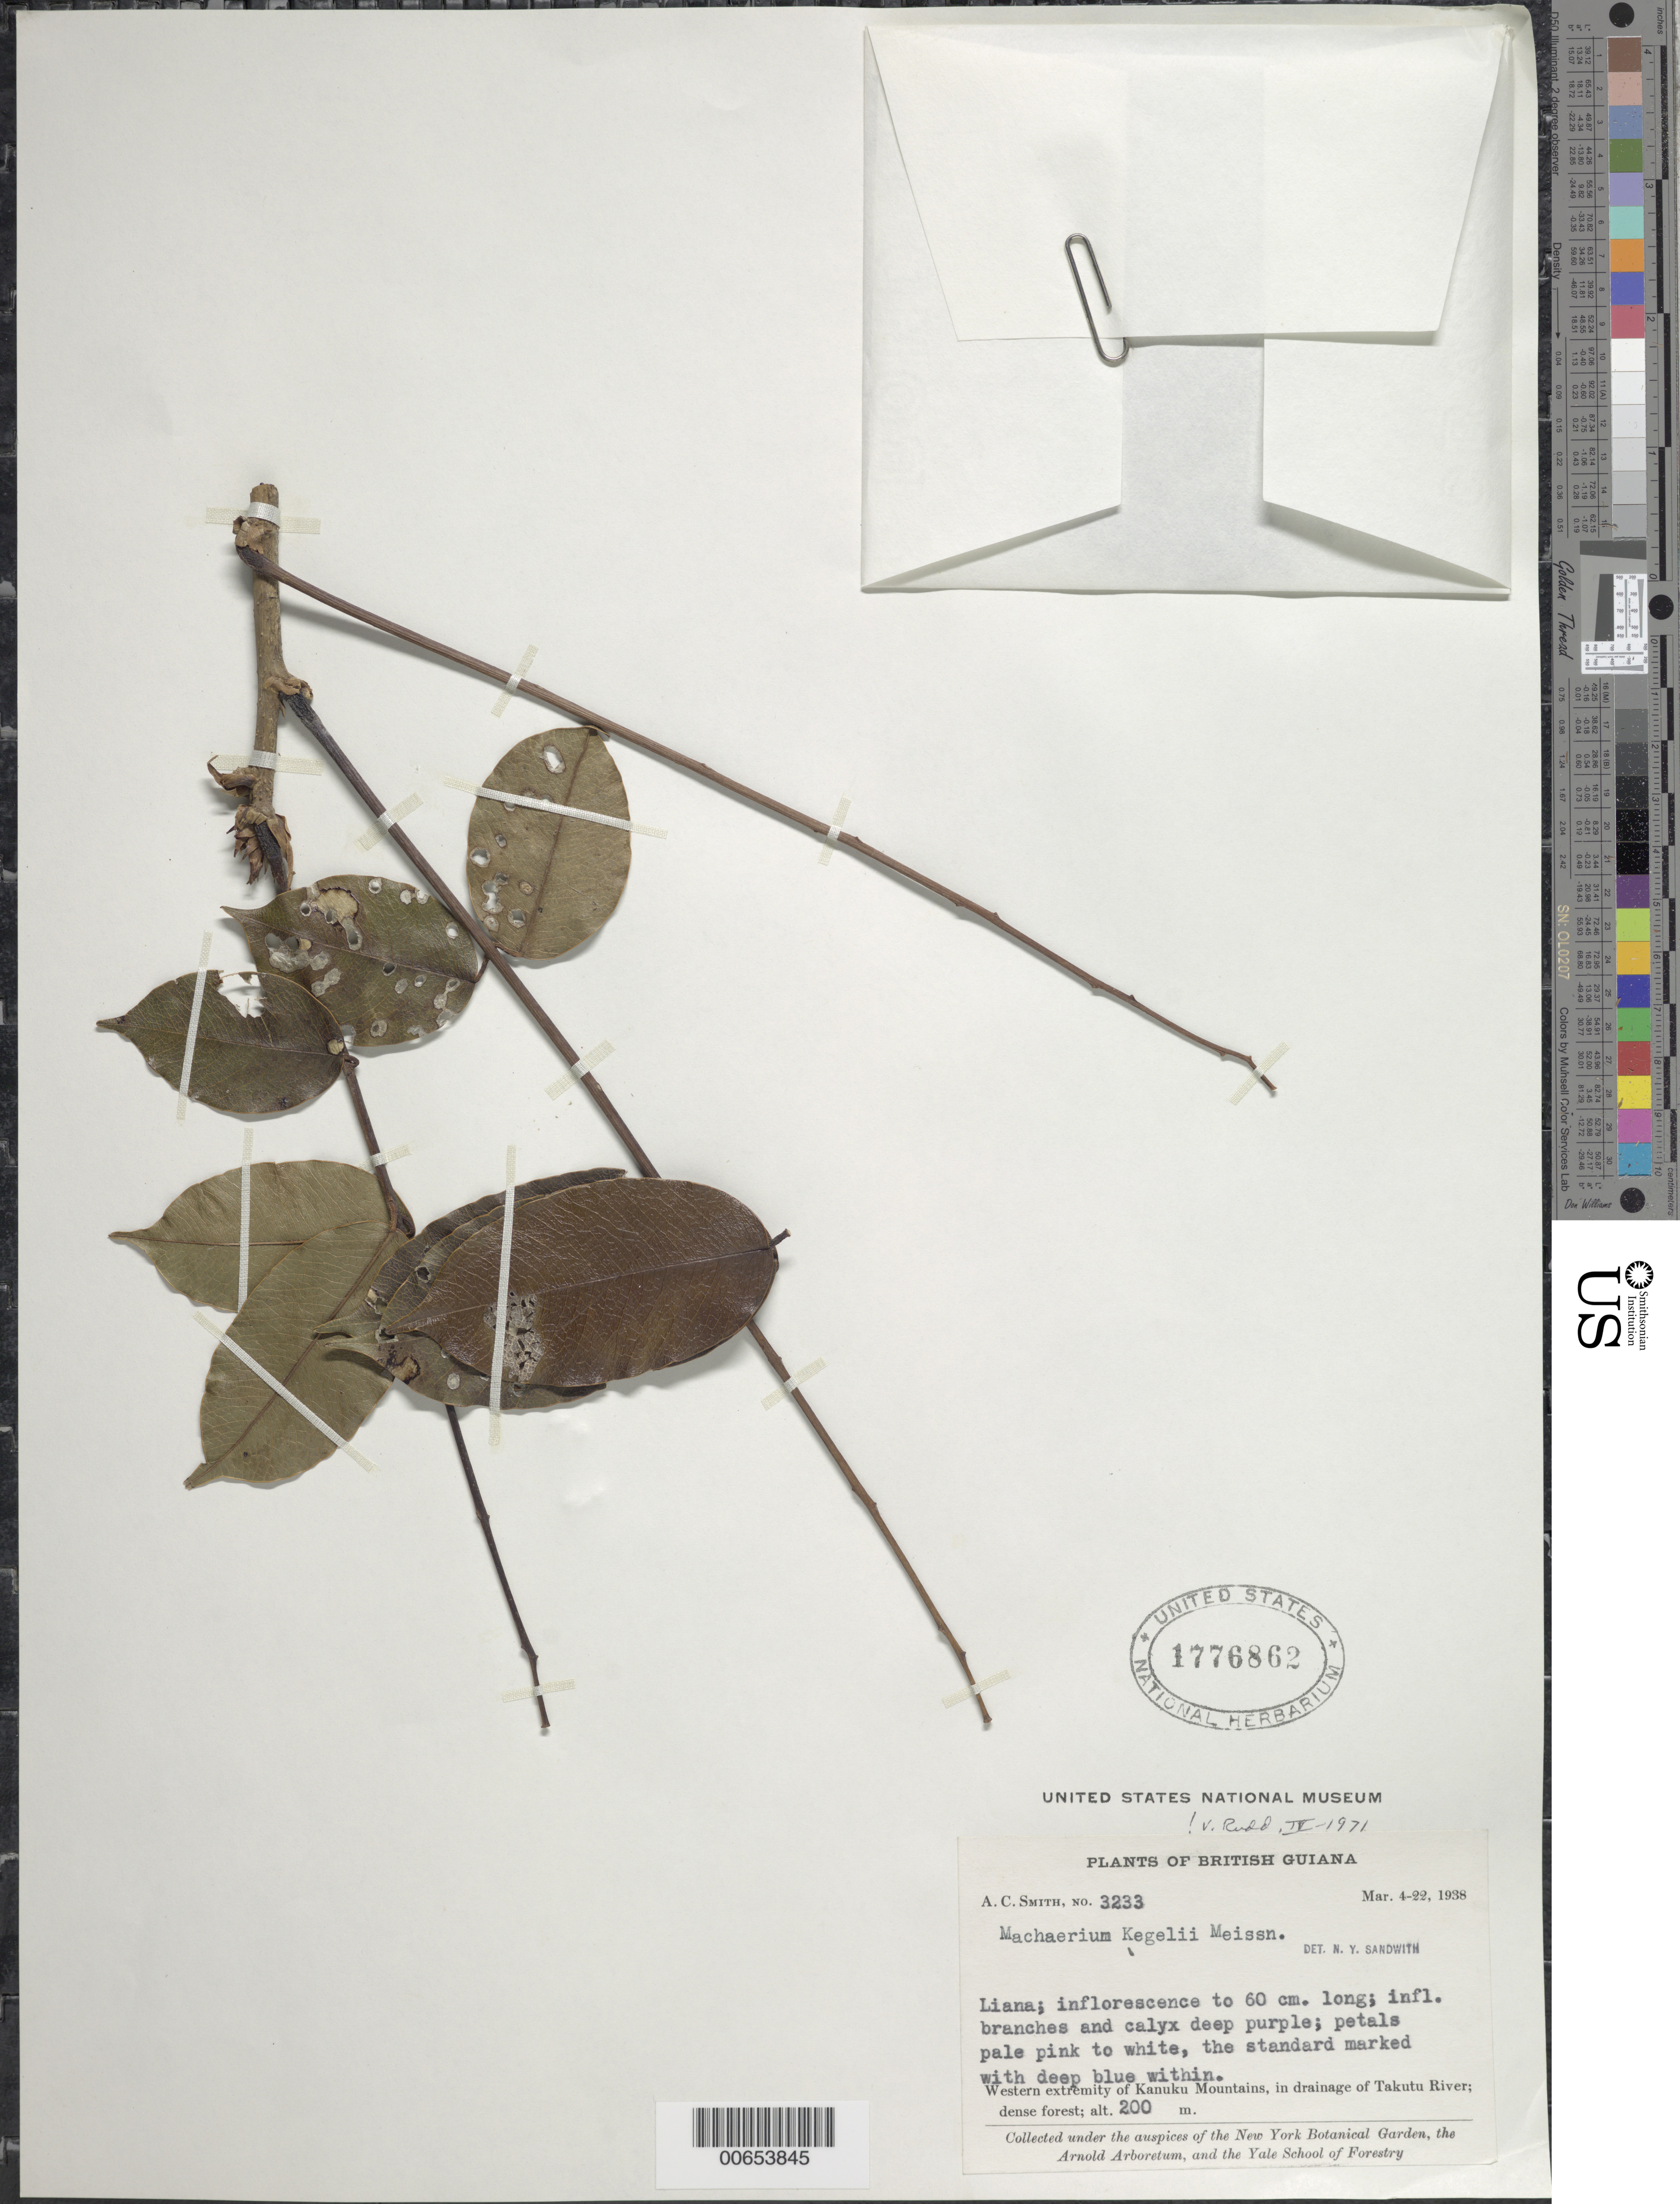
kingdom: Plantae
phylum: Tracheophyta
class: Magnoliopsida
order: Fabales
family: Fabaceae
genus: Machaerium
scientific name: Machaerium kegelii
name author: Meisn.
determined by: Rudd, V. E.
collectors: A. C. Smith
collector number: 3233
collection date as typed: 4-Mar-38 to 22-Mar-38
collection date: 1938-03-04/1938-03-22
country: Guyana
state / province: U. Takutu-U. Essequibo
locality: Kanuku Mts., drainage of Takutu R., western extremity of Kanuku Mountains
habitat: Dense forest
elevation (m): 200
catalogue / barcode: US 1776862